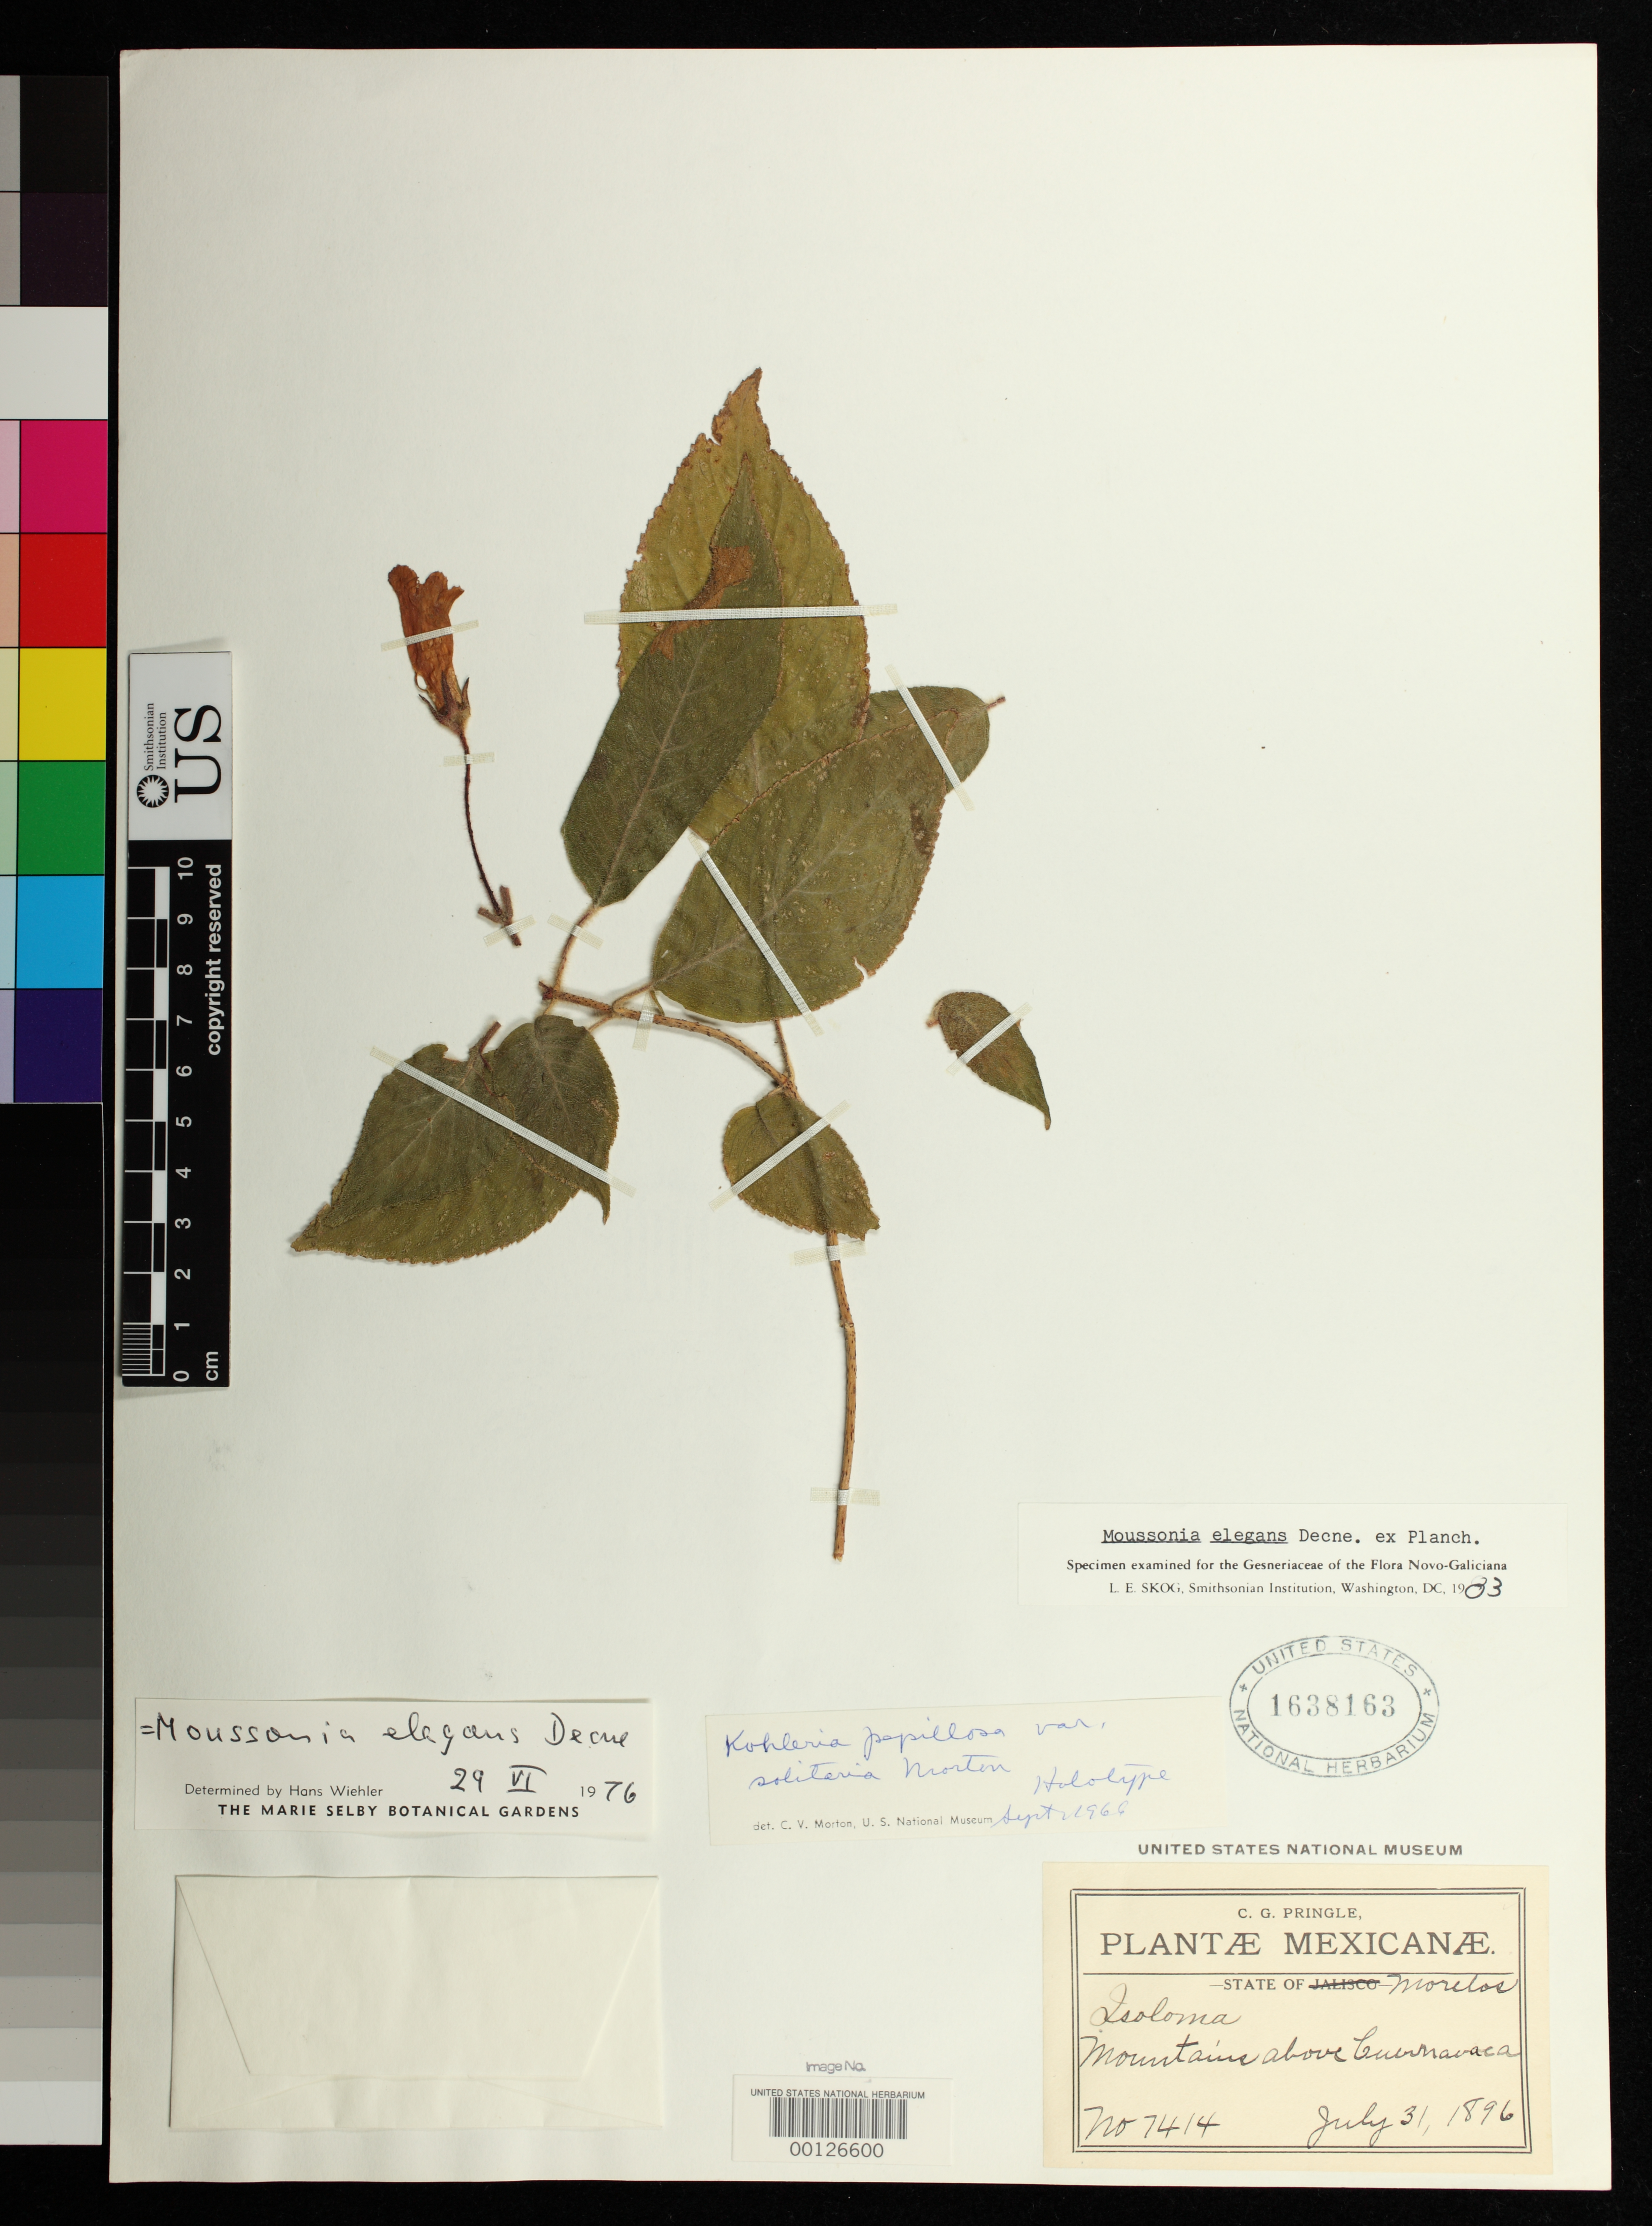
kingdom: Plantae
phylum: Tracheophyta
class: Magnoliopsida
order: Lamiales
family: Gesneriaceae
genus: Kohleria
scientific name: Kohleria papillosa var. solitaria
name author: C.V. Morton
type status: Holotype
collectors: C. G. Pringle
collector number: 7414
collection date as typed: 31 Jul 1896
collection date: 1896-07-31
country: Mexico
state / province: Morelos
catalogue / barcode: US 1638163